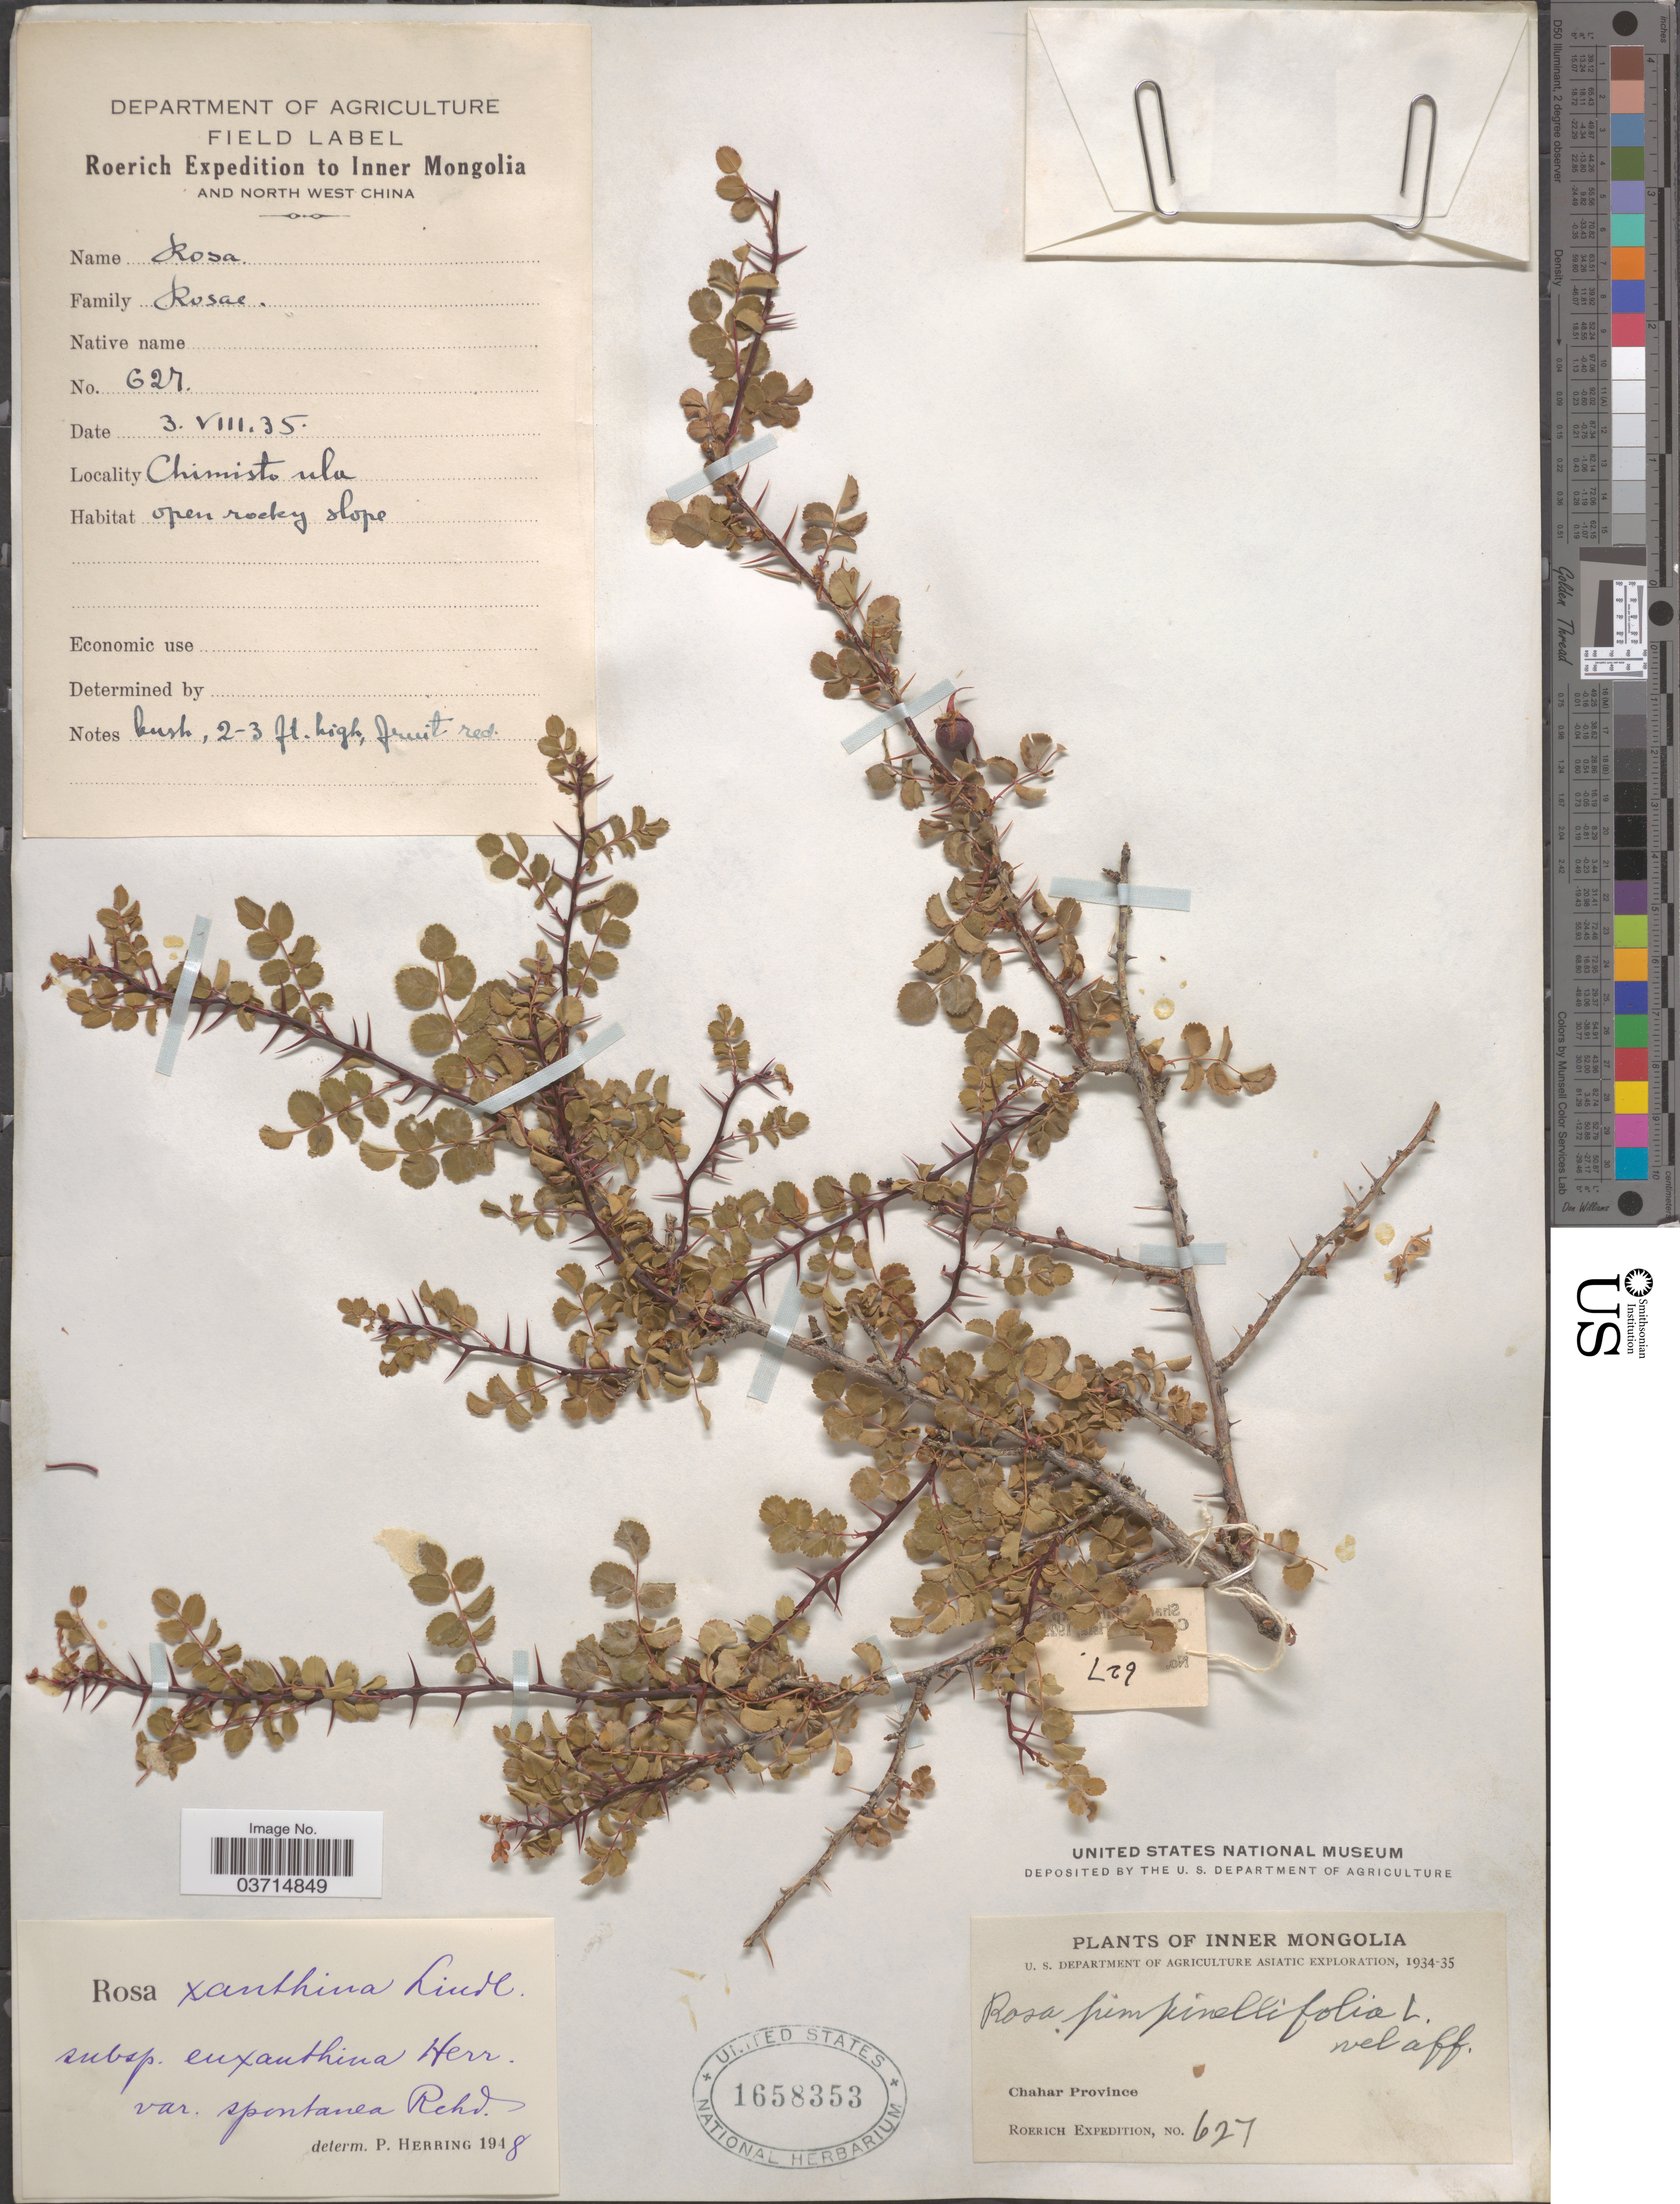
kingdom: Plantae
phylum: Tracheophyta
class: Magnoliopsida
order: Rosales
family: Rosaceae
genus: Rosa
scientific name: Rosa xanthina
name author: Lindl.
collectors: Roerich Expedition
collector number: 627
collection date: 1935-08-03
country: China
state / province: Nei Monggol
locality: Inner Mongolia and North West China. Chahar Province. Chimisto ula.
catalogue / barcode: US 1658353